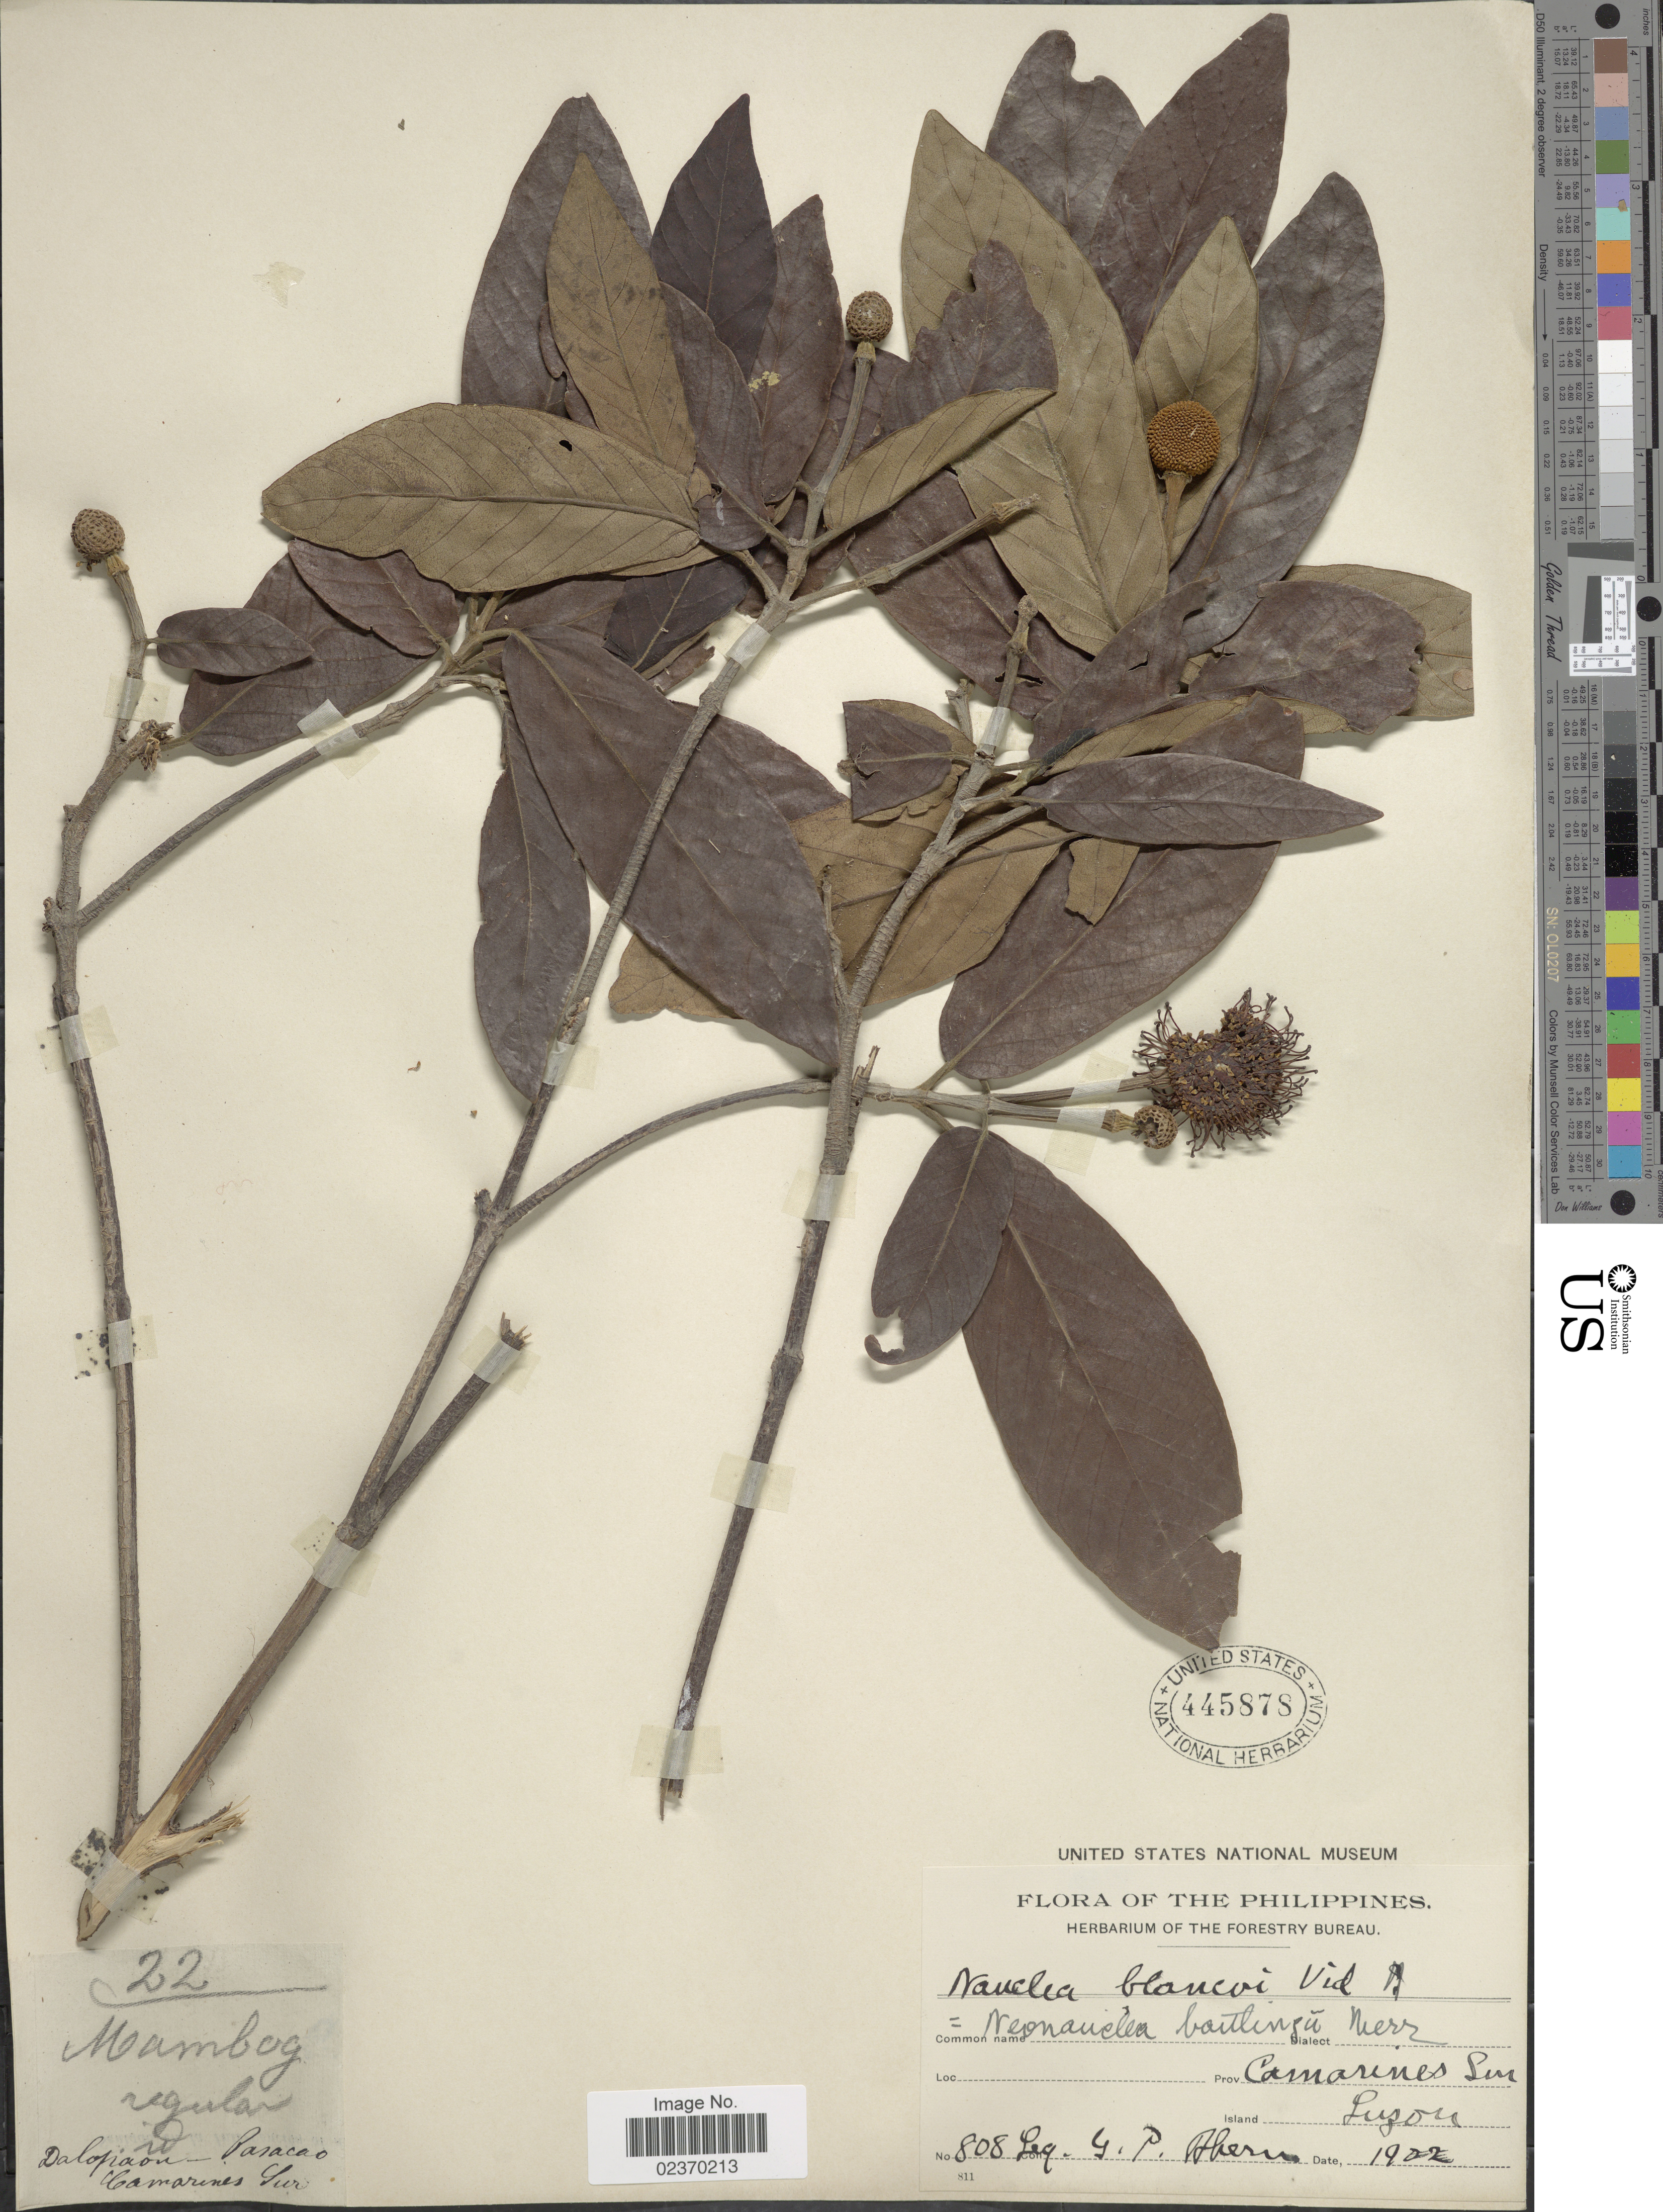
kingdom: Plantae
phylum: Tracheophyta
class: Magnoliopsida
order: Gentianales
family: Rubiaceae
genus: Neonauclea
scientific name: Neonauclea bartlingii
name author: (DC.) Merr.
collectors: G. Ahern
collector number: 808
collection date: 1902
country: Philippines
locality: Prov. Camarines Sur, Island Luzon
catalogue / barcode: US 445878